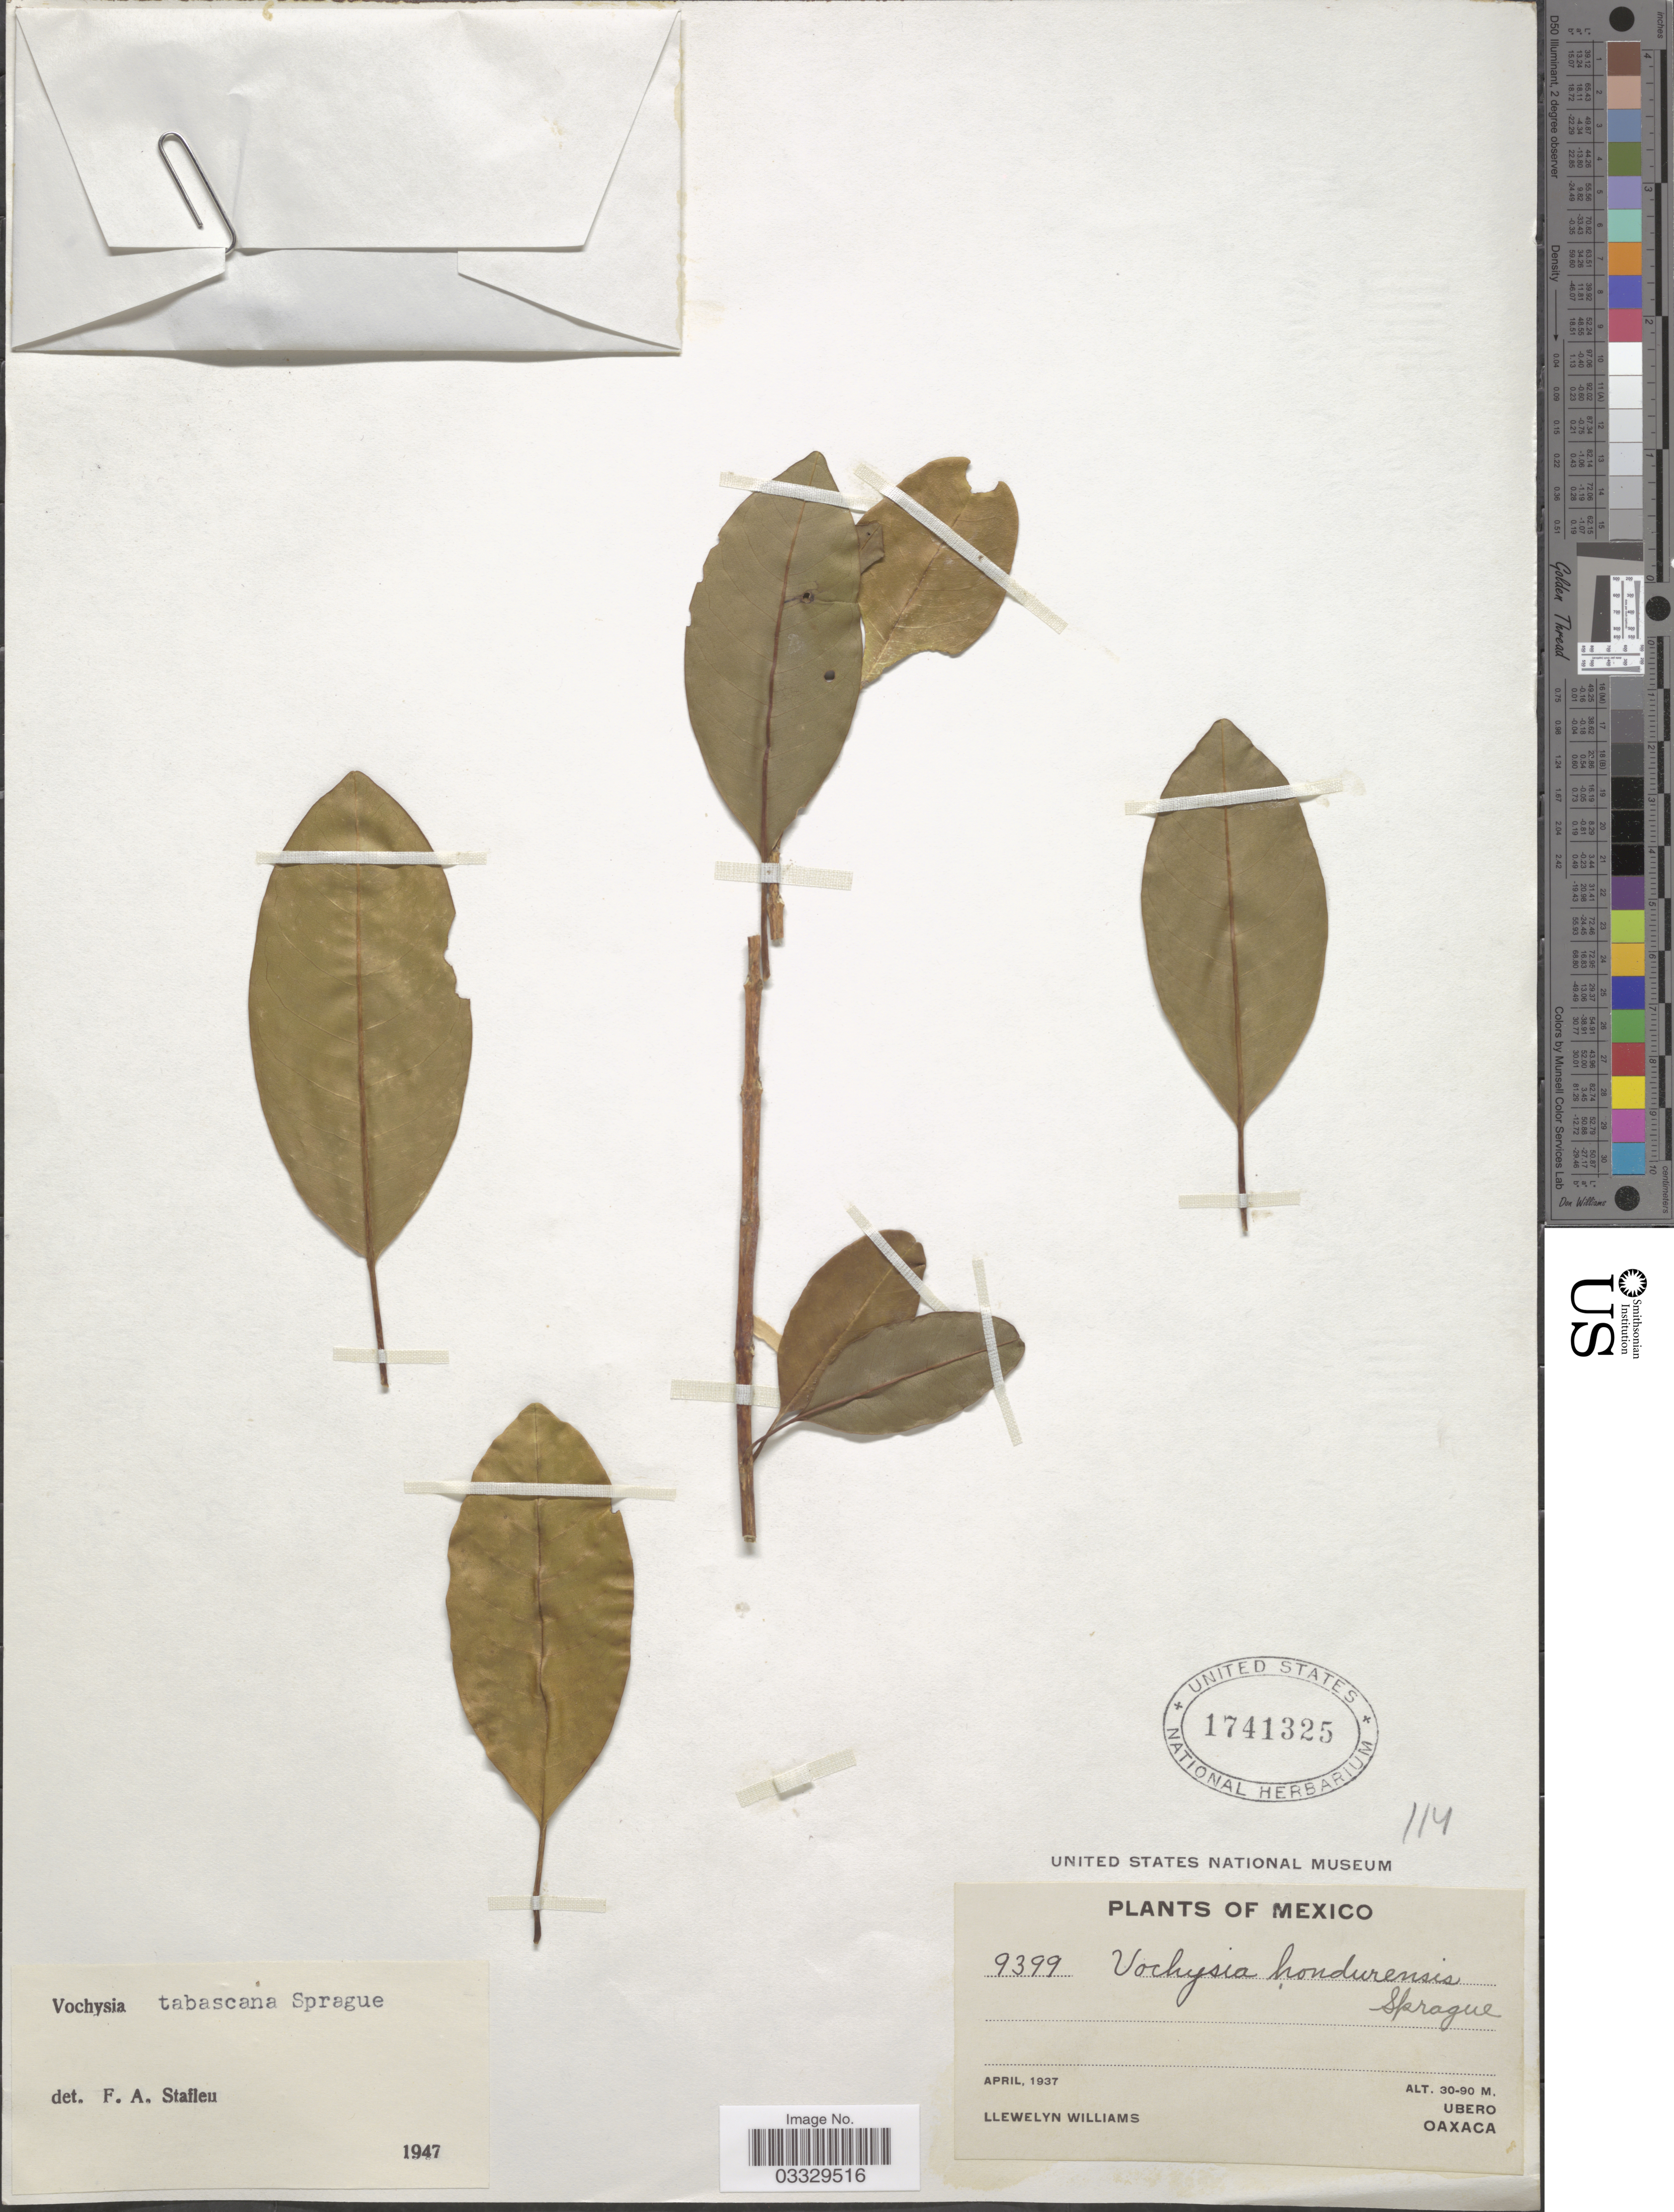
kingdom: Plantae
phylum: Tracheophyta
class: Magnoliopsida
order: Myrtales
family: Vochysiaceae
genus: Vochysia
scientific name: Vochysia tabascana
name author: Sprague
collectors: Ll. Williams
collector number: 9399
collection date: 1937-04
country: Mexico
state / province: Oaxaca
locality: Ubero.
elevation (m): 30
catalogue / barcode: US 1741325